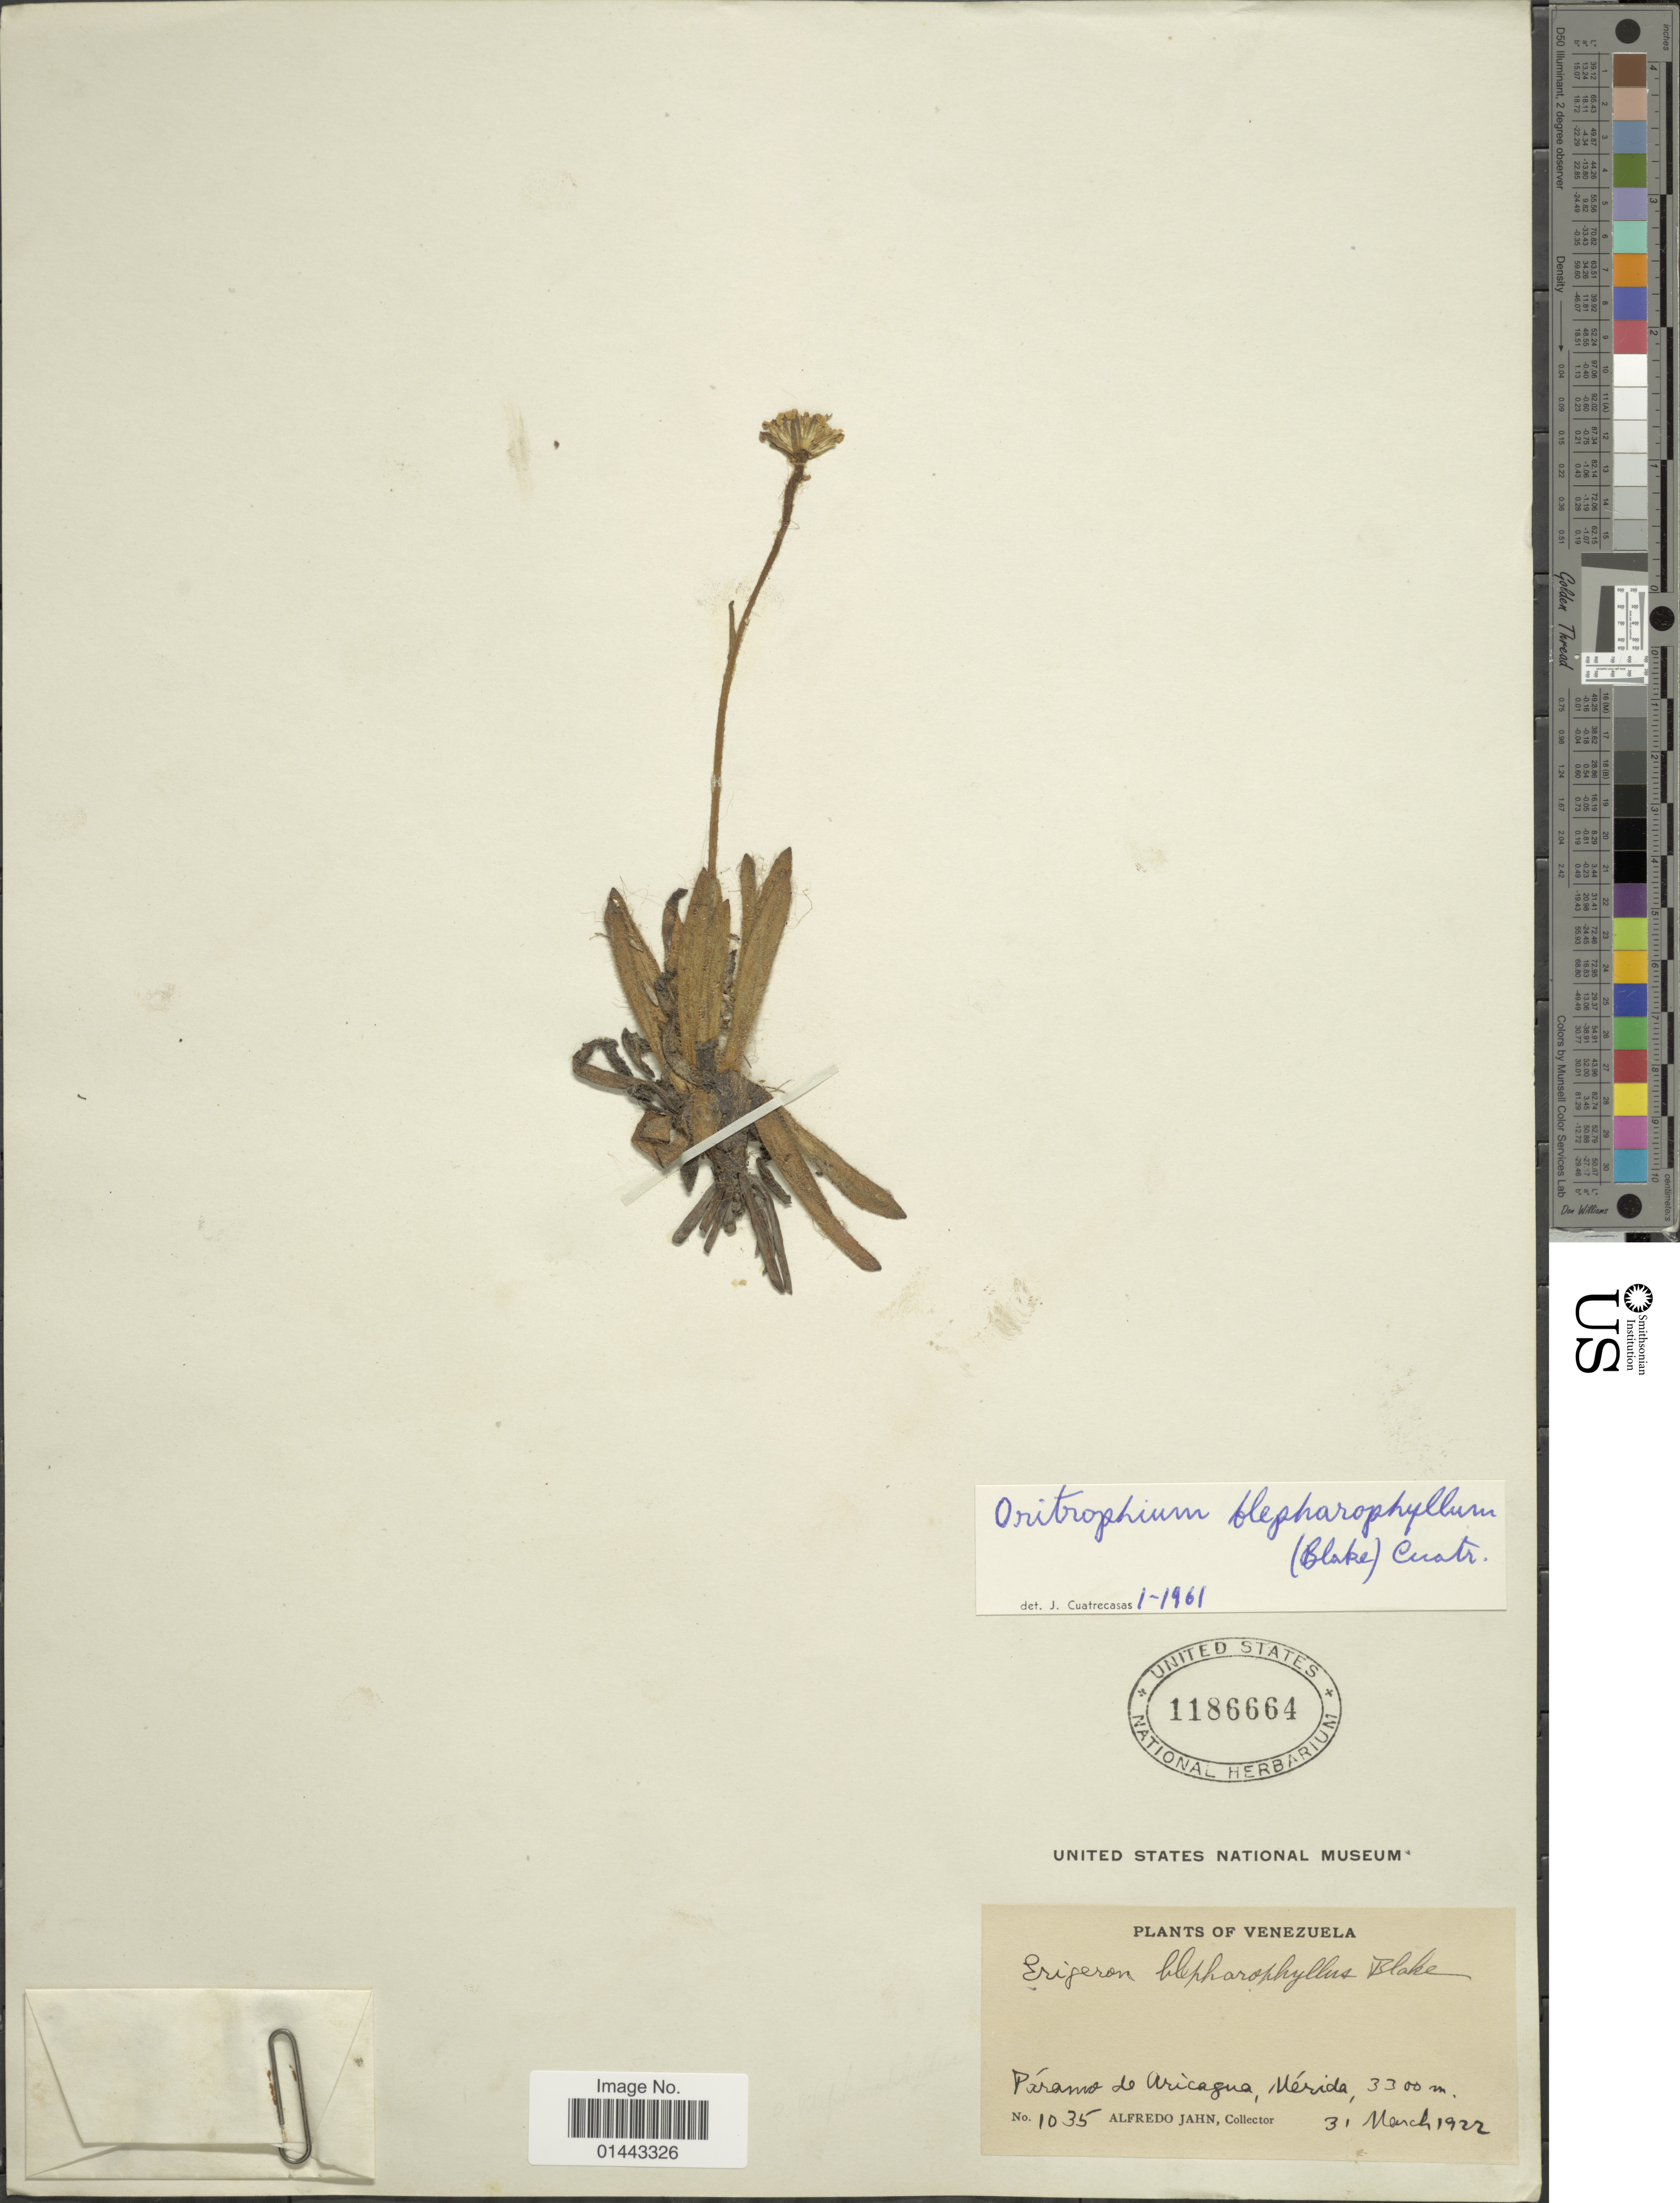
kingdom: Plantae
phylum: Tracheophyta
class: Magnoliopsida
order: Asterales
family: Asteraceae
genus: Oritrophium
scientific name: Oritrophium blepharophyllum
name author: (S.F. Blake) Cuatrec.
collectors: A. Jahn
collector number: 1035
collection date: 1922-03-31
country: Venezuela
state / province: Mérida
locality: Paramo de Uricagua.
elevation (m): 3300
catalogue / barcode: US 1186664